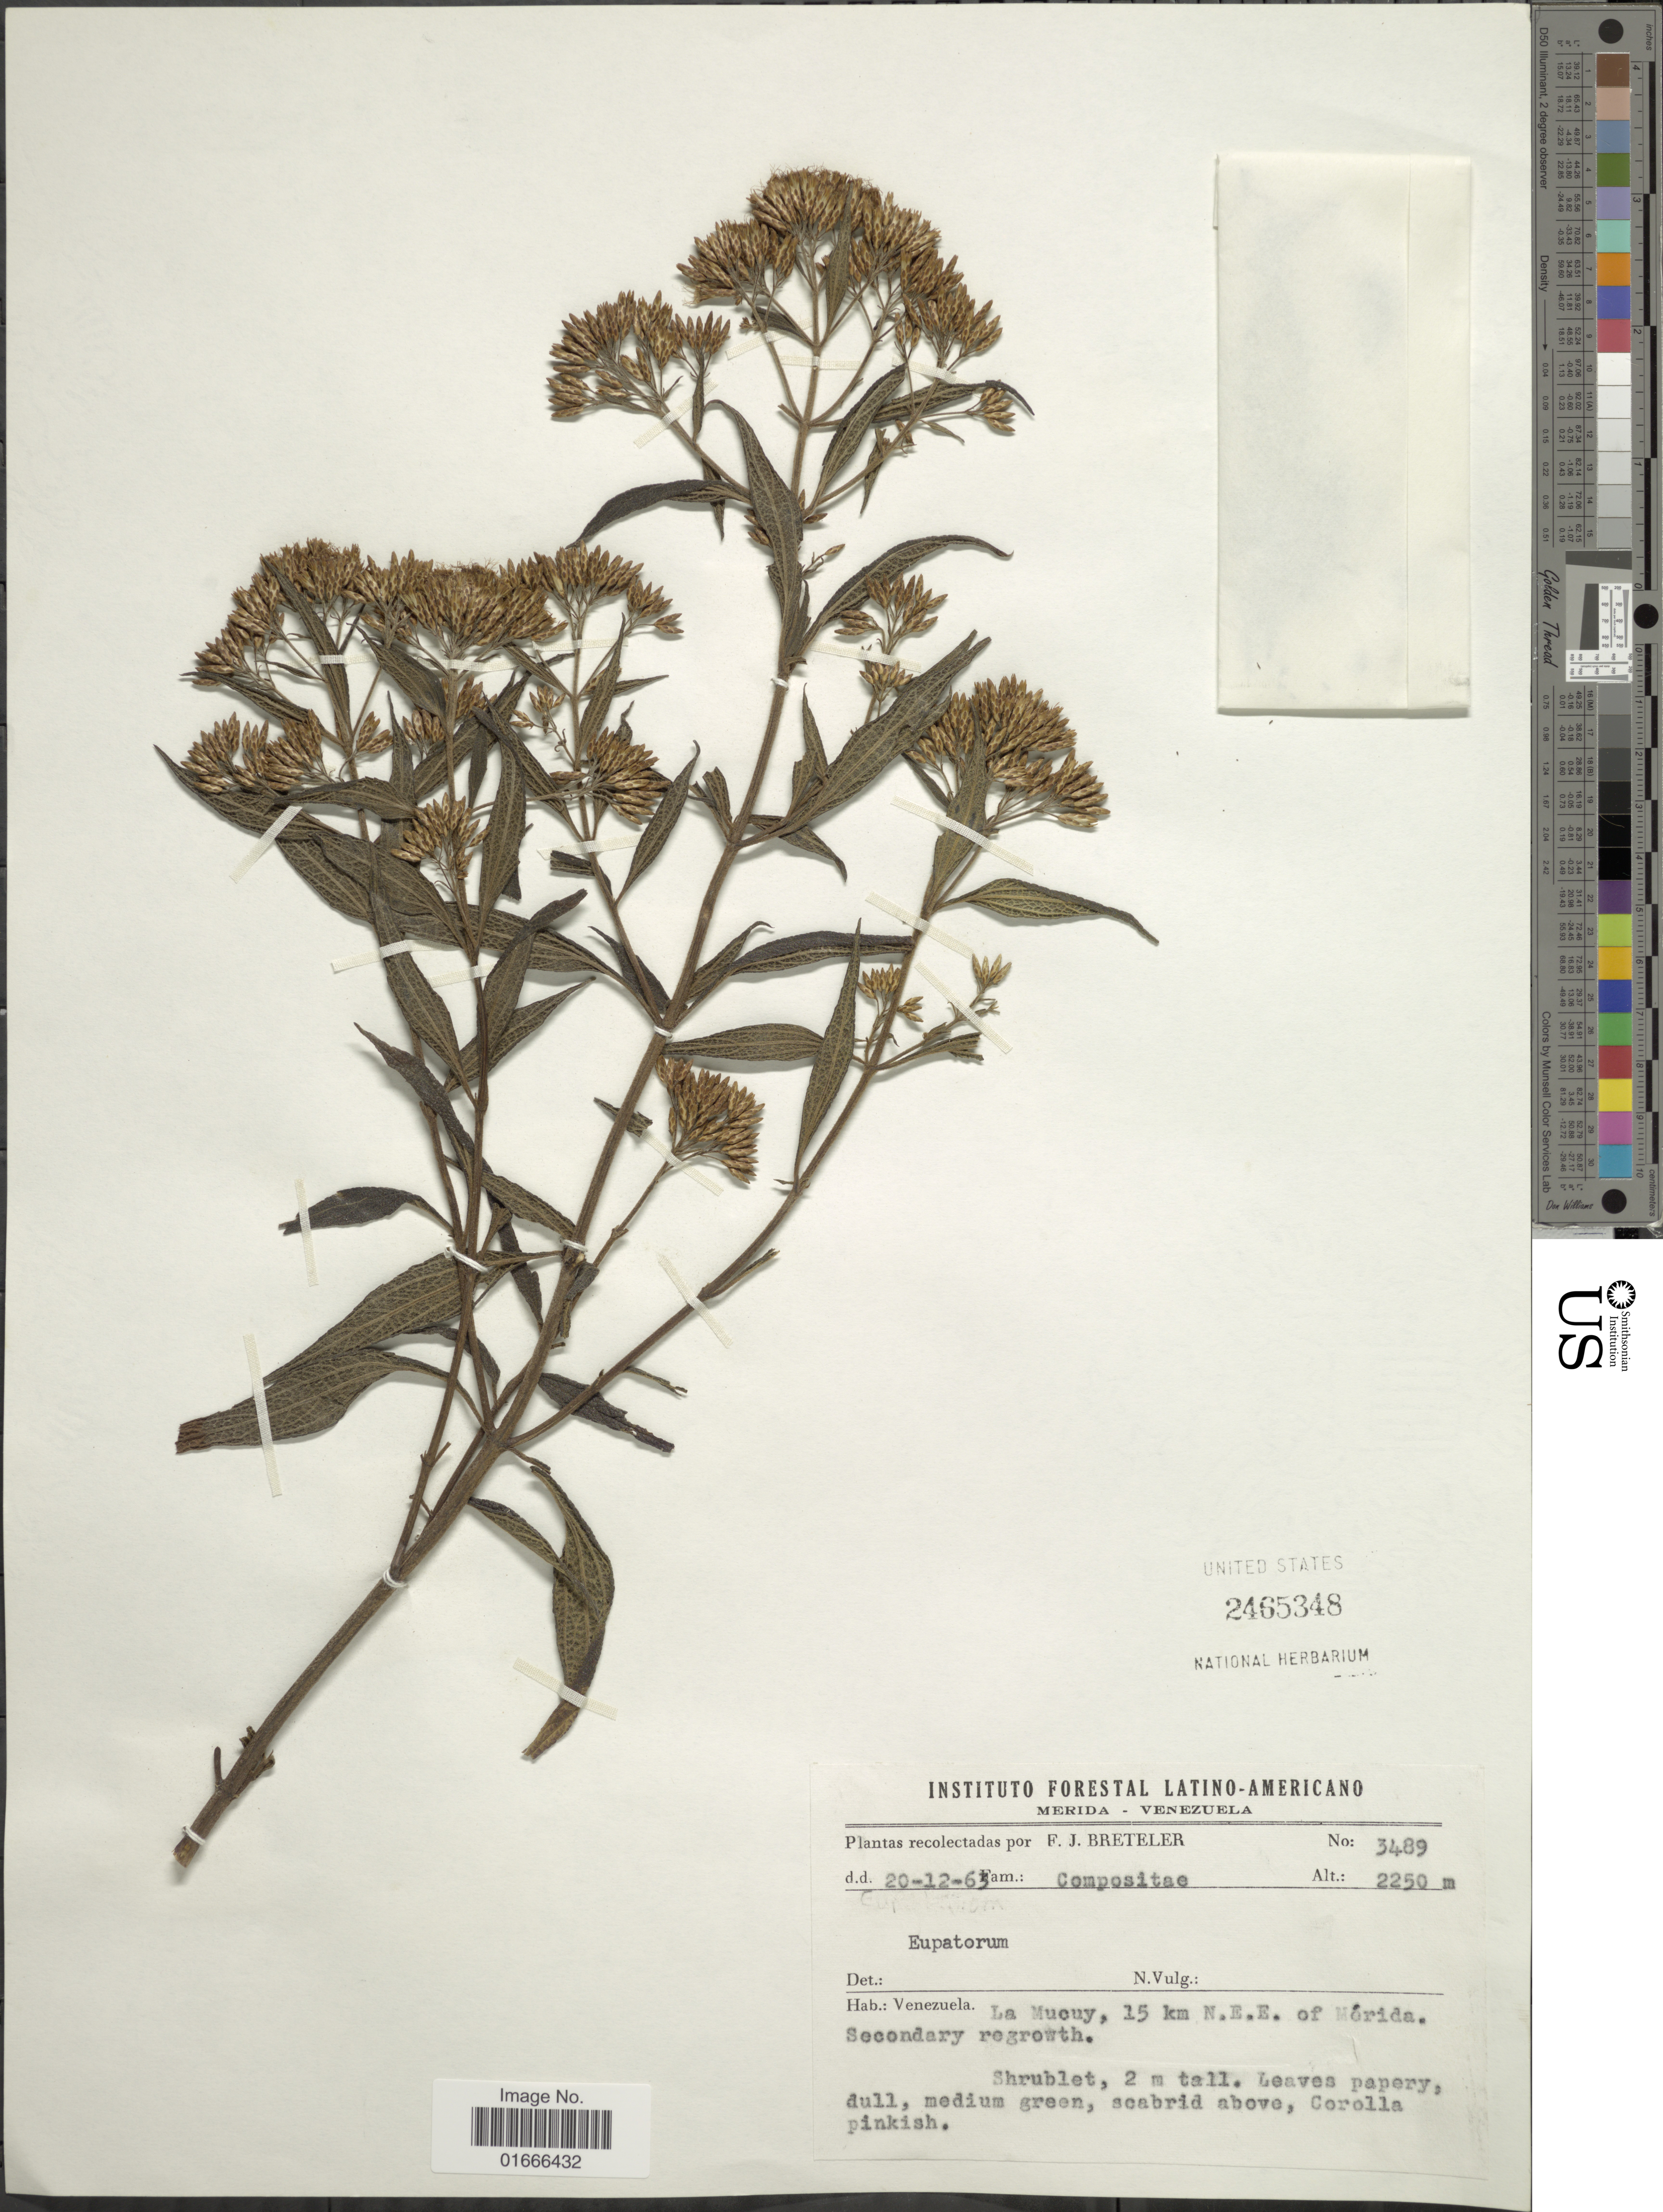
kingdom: Plantae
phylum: Tracheophyta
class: Magnoliopsida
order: Asterales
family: Asteraceae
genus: Chromolaena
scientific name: Chromolaena meridensis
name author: (B.L. Rob.) R.M. King & H. Rob.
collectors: F. J. Breteler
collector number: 3489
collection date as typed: Transcribed d/m/y: 20/12/63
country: Venezuela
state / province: Mérida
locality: La Mucuy, 15 km N.E.E. of Merida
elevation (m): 2250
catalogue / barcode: US 2465348